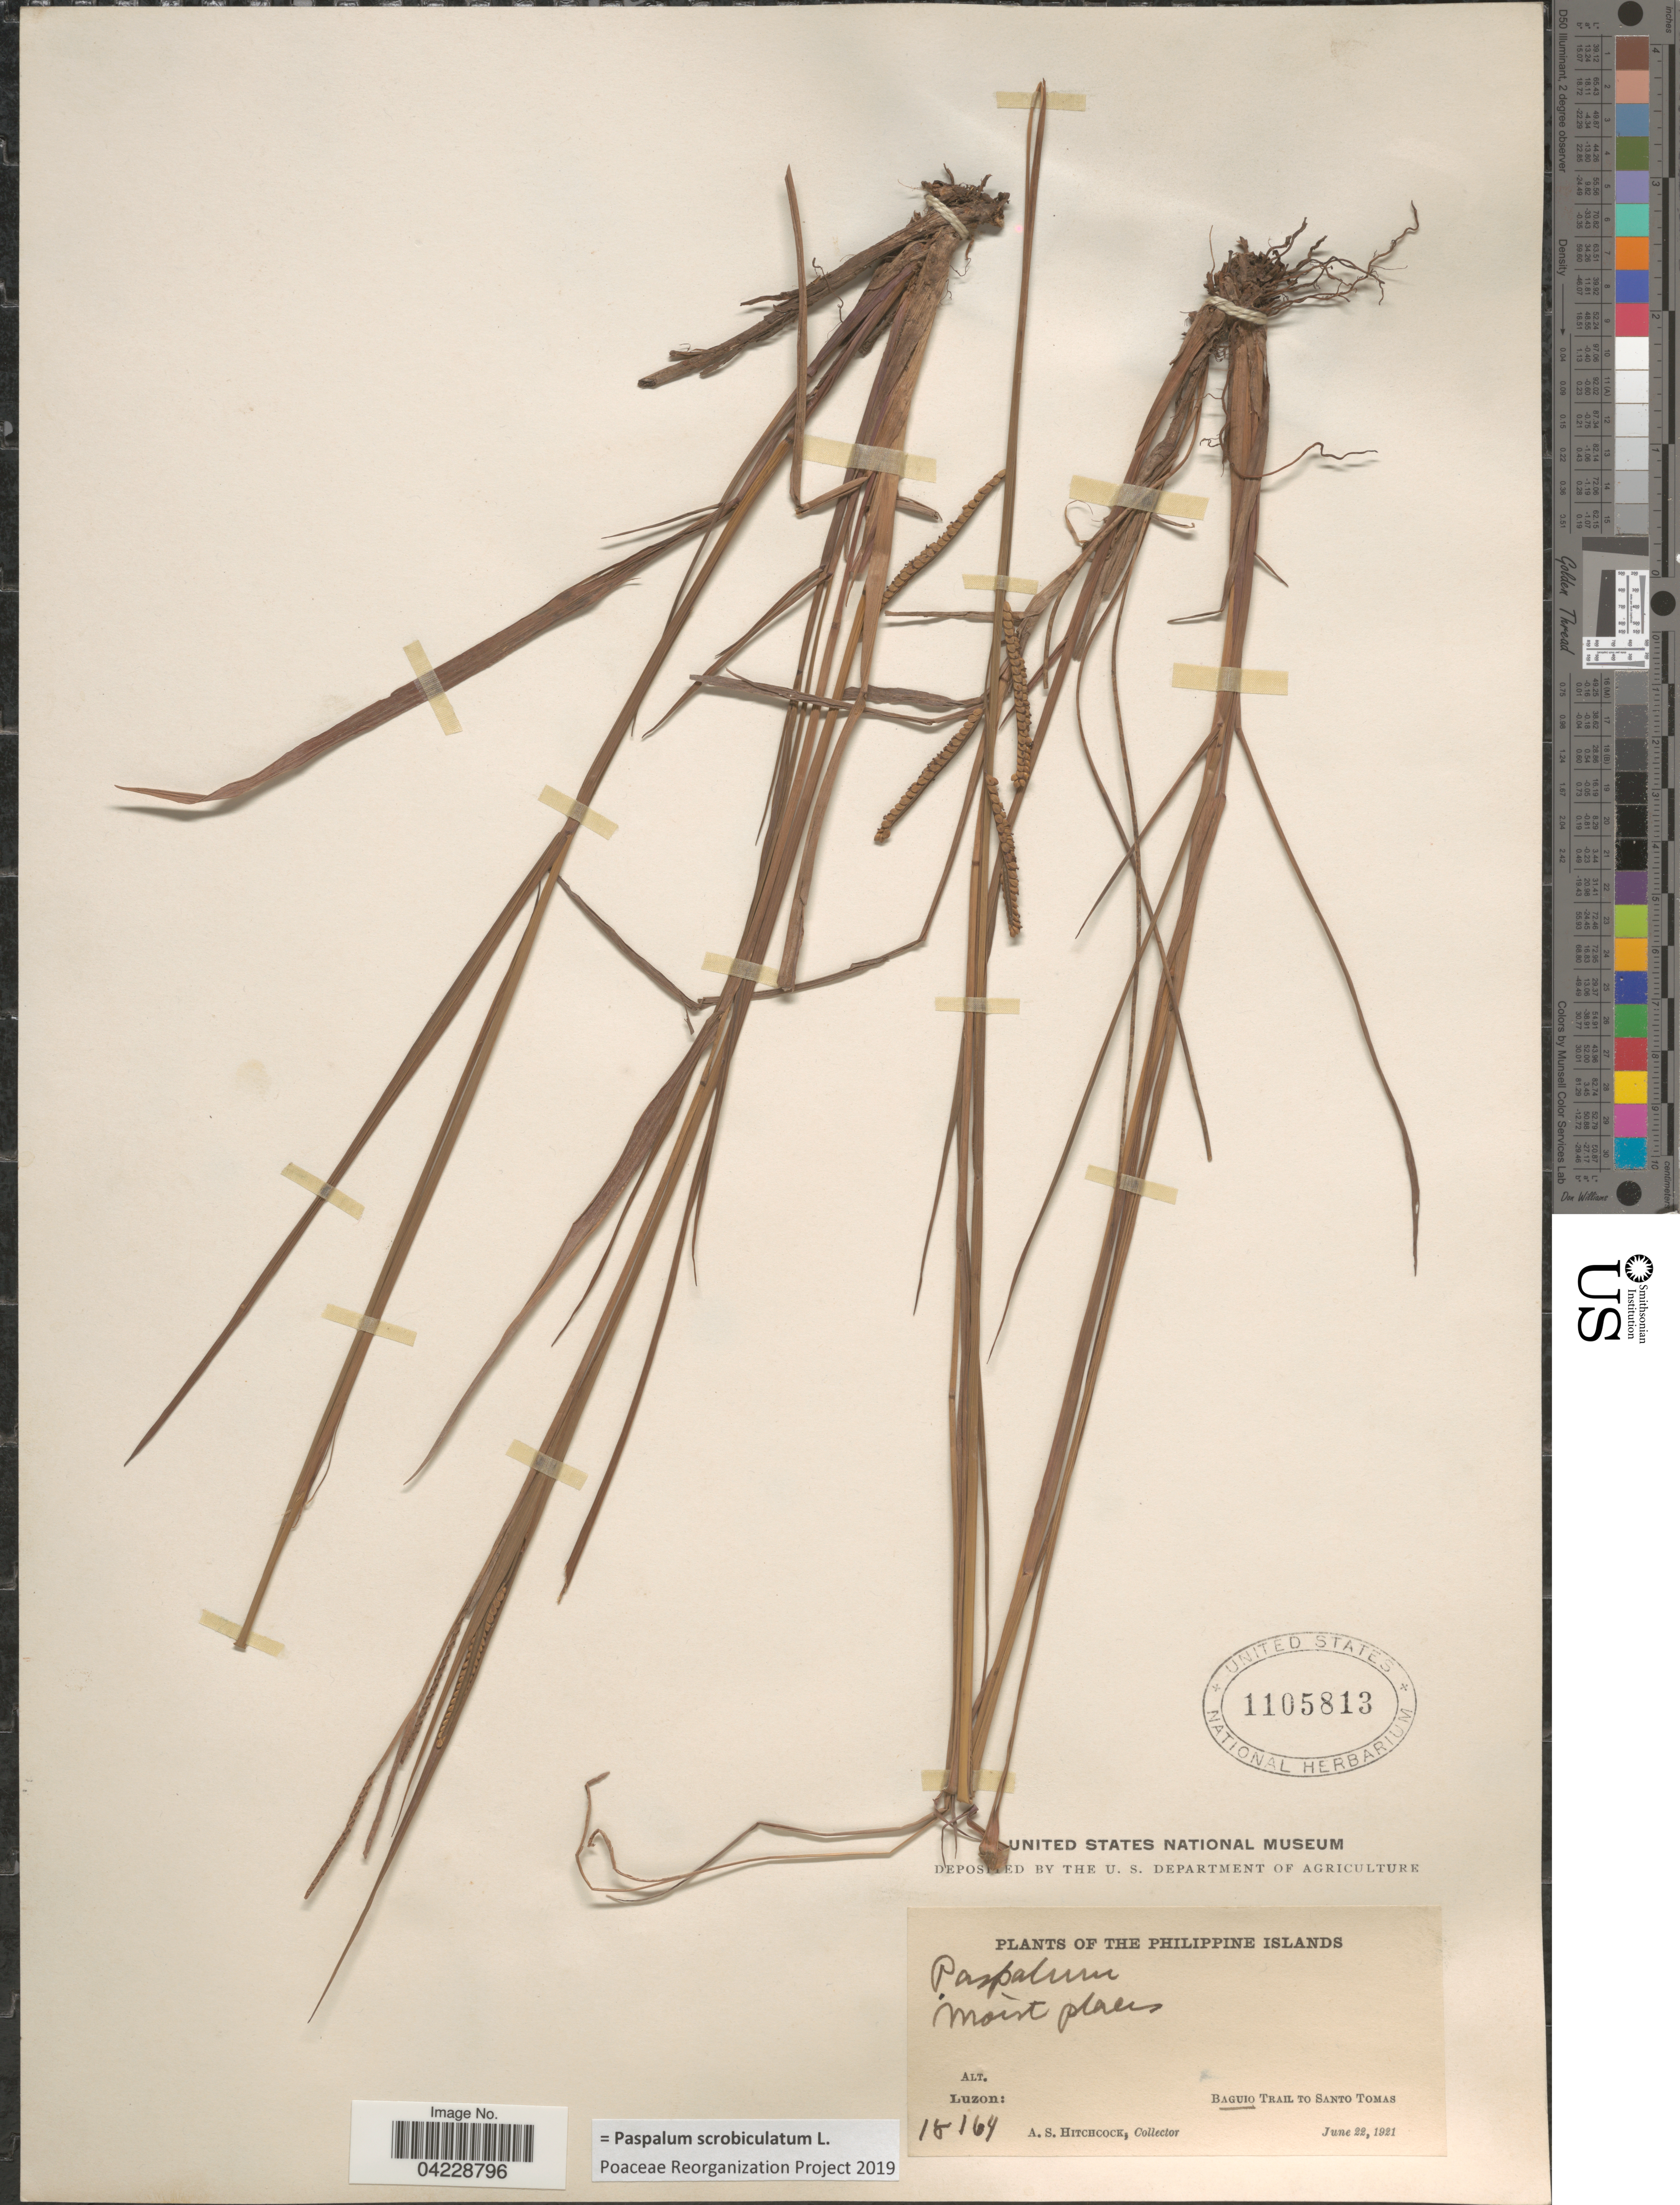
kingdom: Plantae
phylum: Tracheophyta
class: Liliopsida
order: Poales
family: Poaceae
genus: Paspalum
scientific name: Paspalum scrobiculatum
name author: L.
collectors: A. S. Hitchcock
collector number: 18164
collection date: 1921-06-22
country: Philippines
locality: Luzon: Baguio Trail to Santo Tomas.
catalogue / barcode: US 1105813